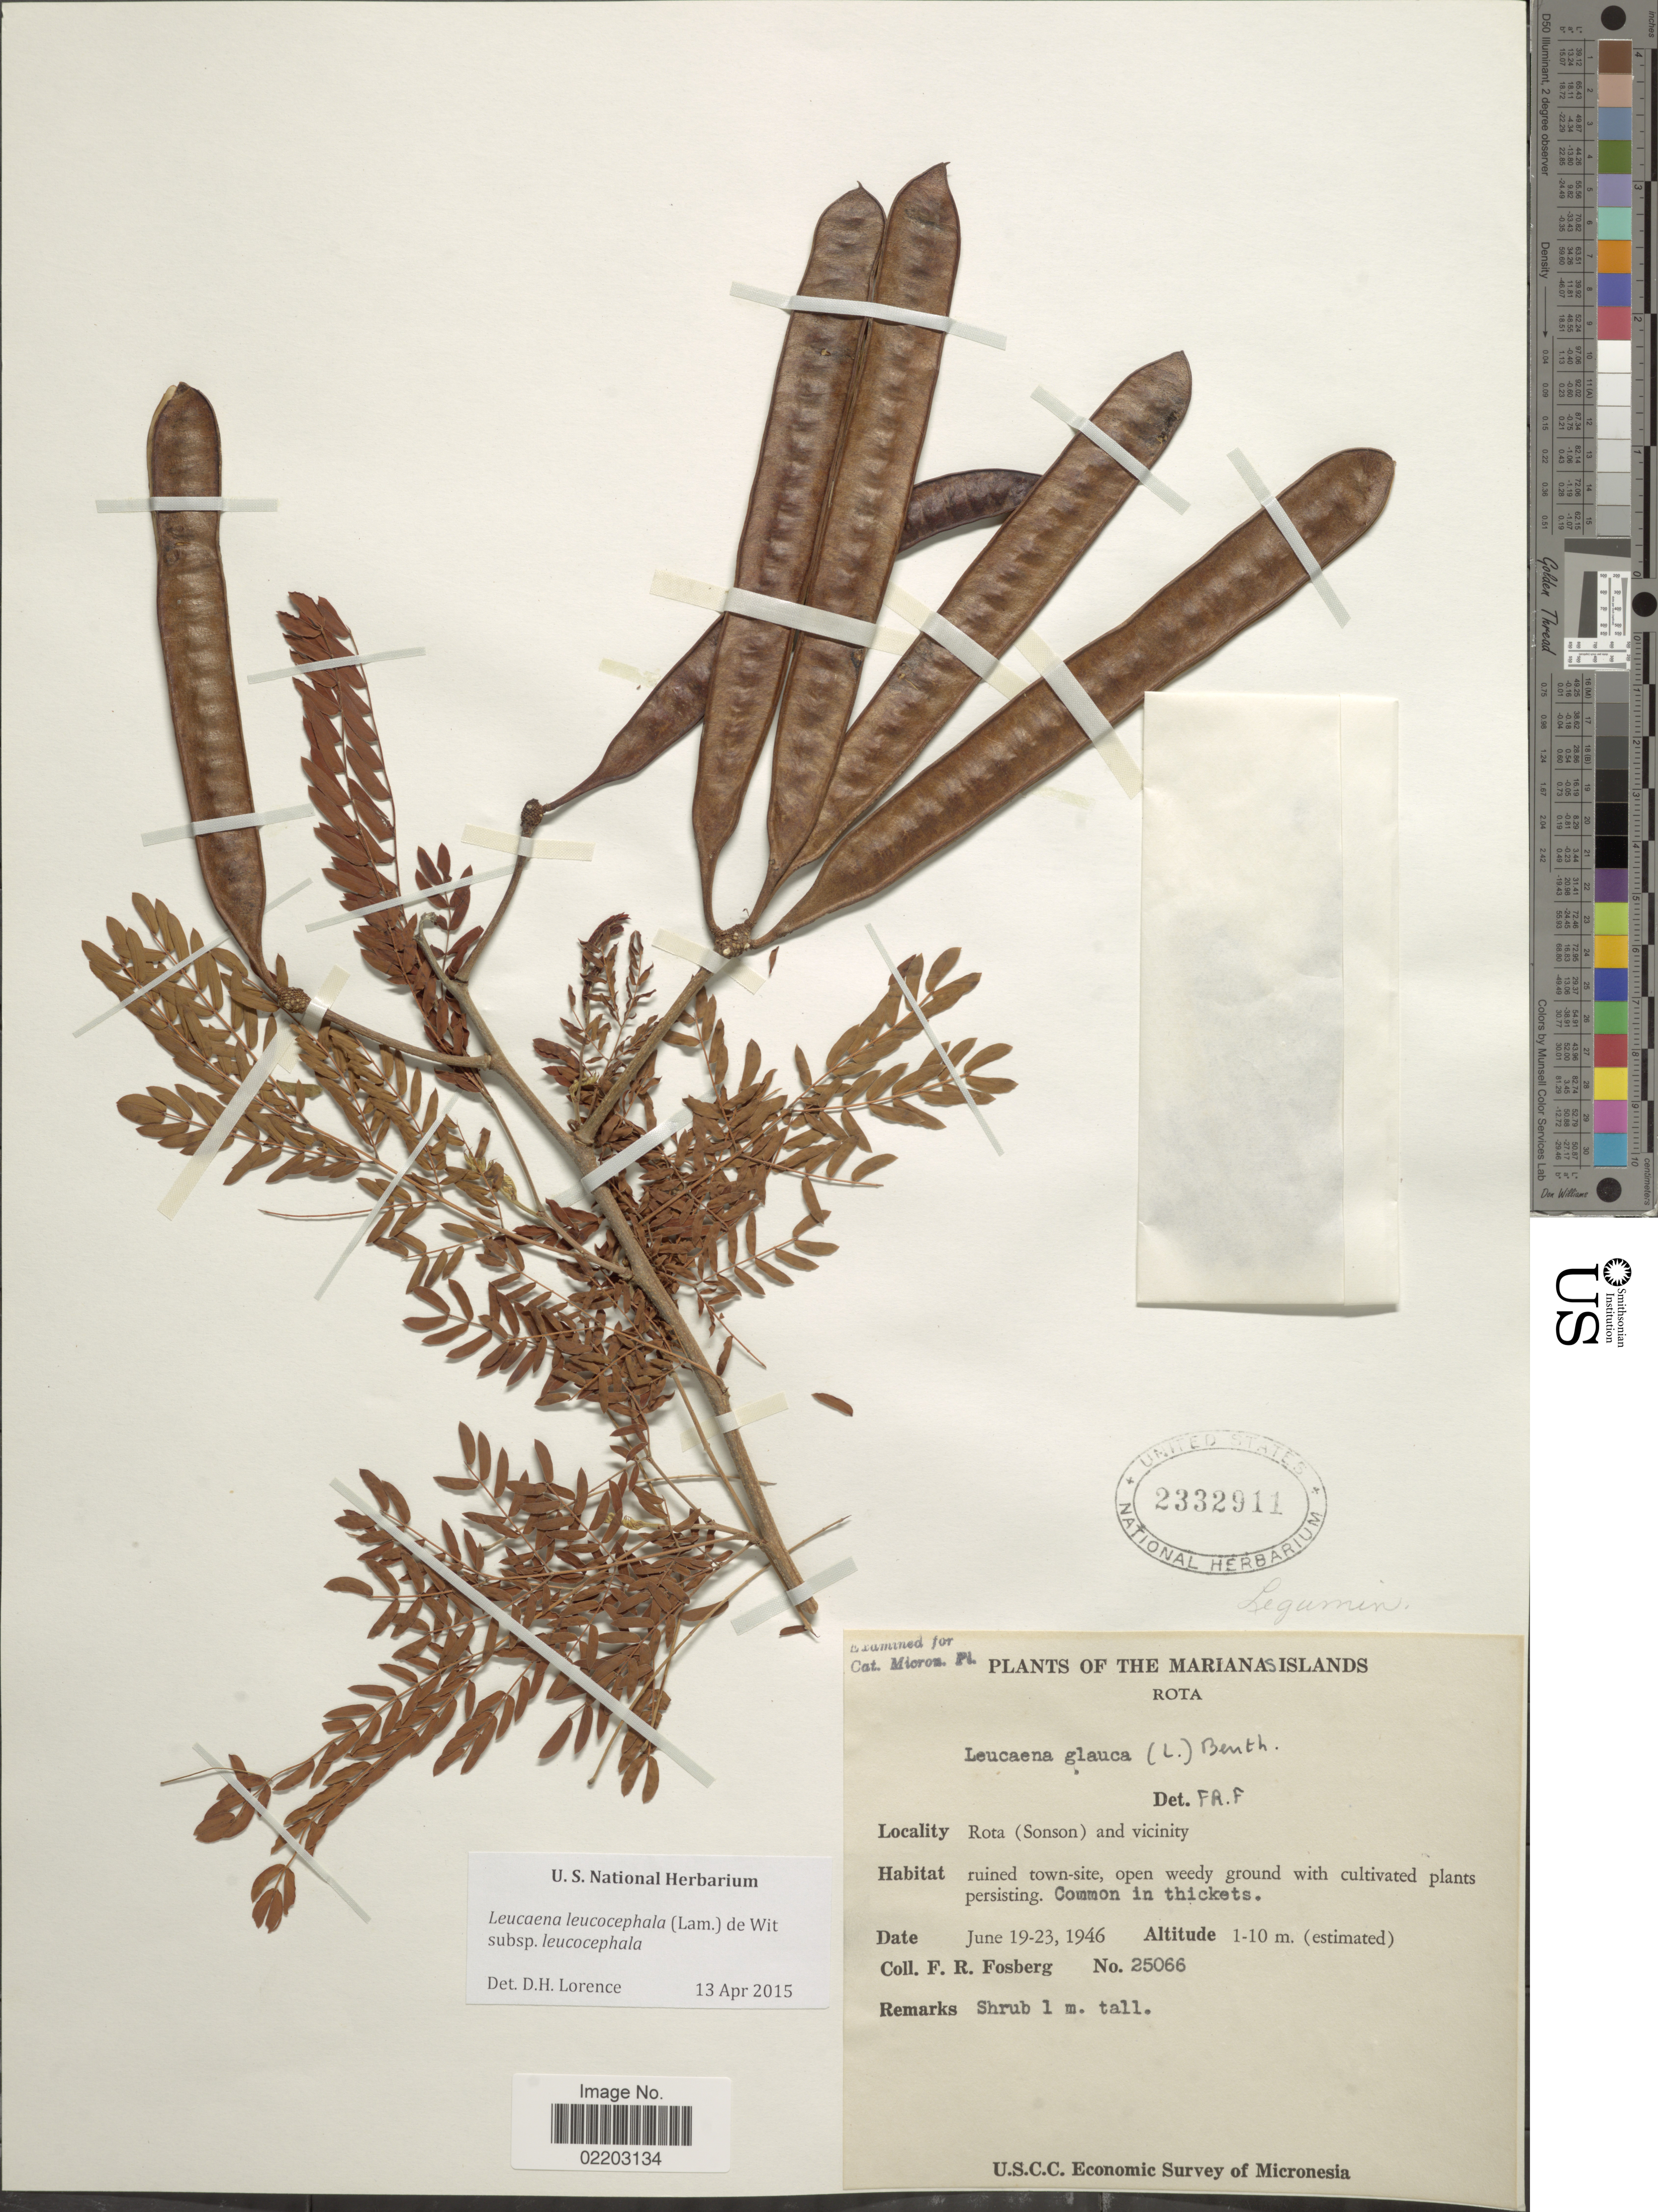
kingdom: Plantae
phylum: Tracheophyta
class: Magnoliopsida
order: Fabales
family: Fabaceae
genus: Leucaena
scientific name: Leucaena leucocephala subsp. leucocephala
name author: (Lam.) de Wit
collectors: F. R. Fosberg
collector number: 25066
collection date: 1946-06-19/1946-06-23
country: Northern Mariana Islands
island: Rota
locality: Rota (Sonson) and vicinity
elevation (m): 1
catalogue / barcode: US 2332911